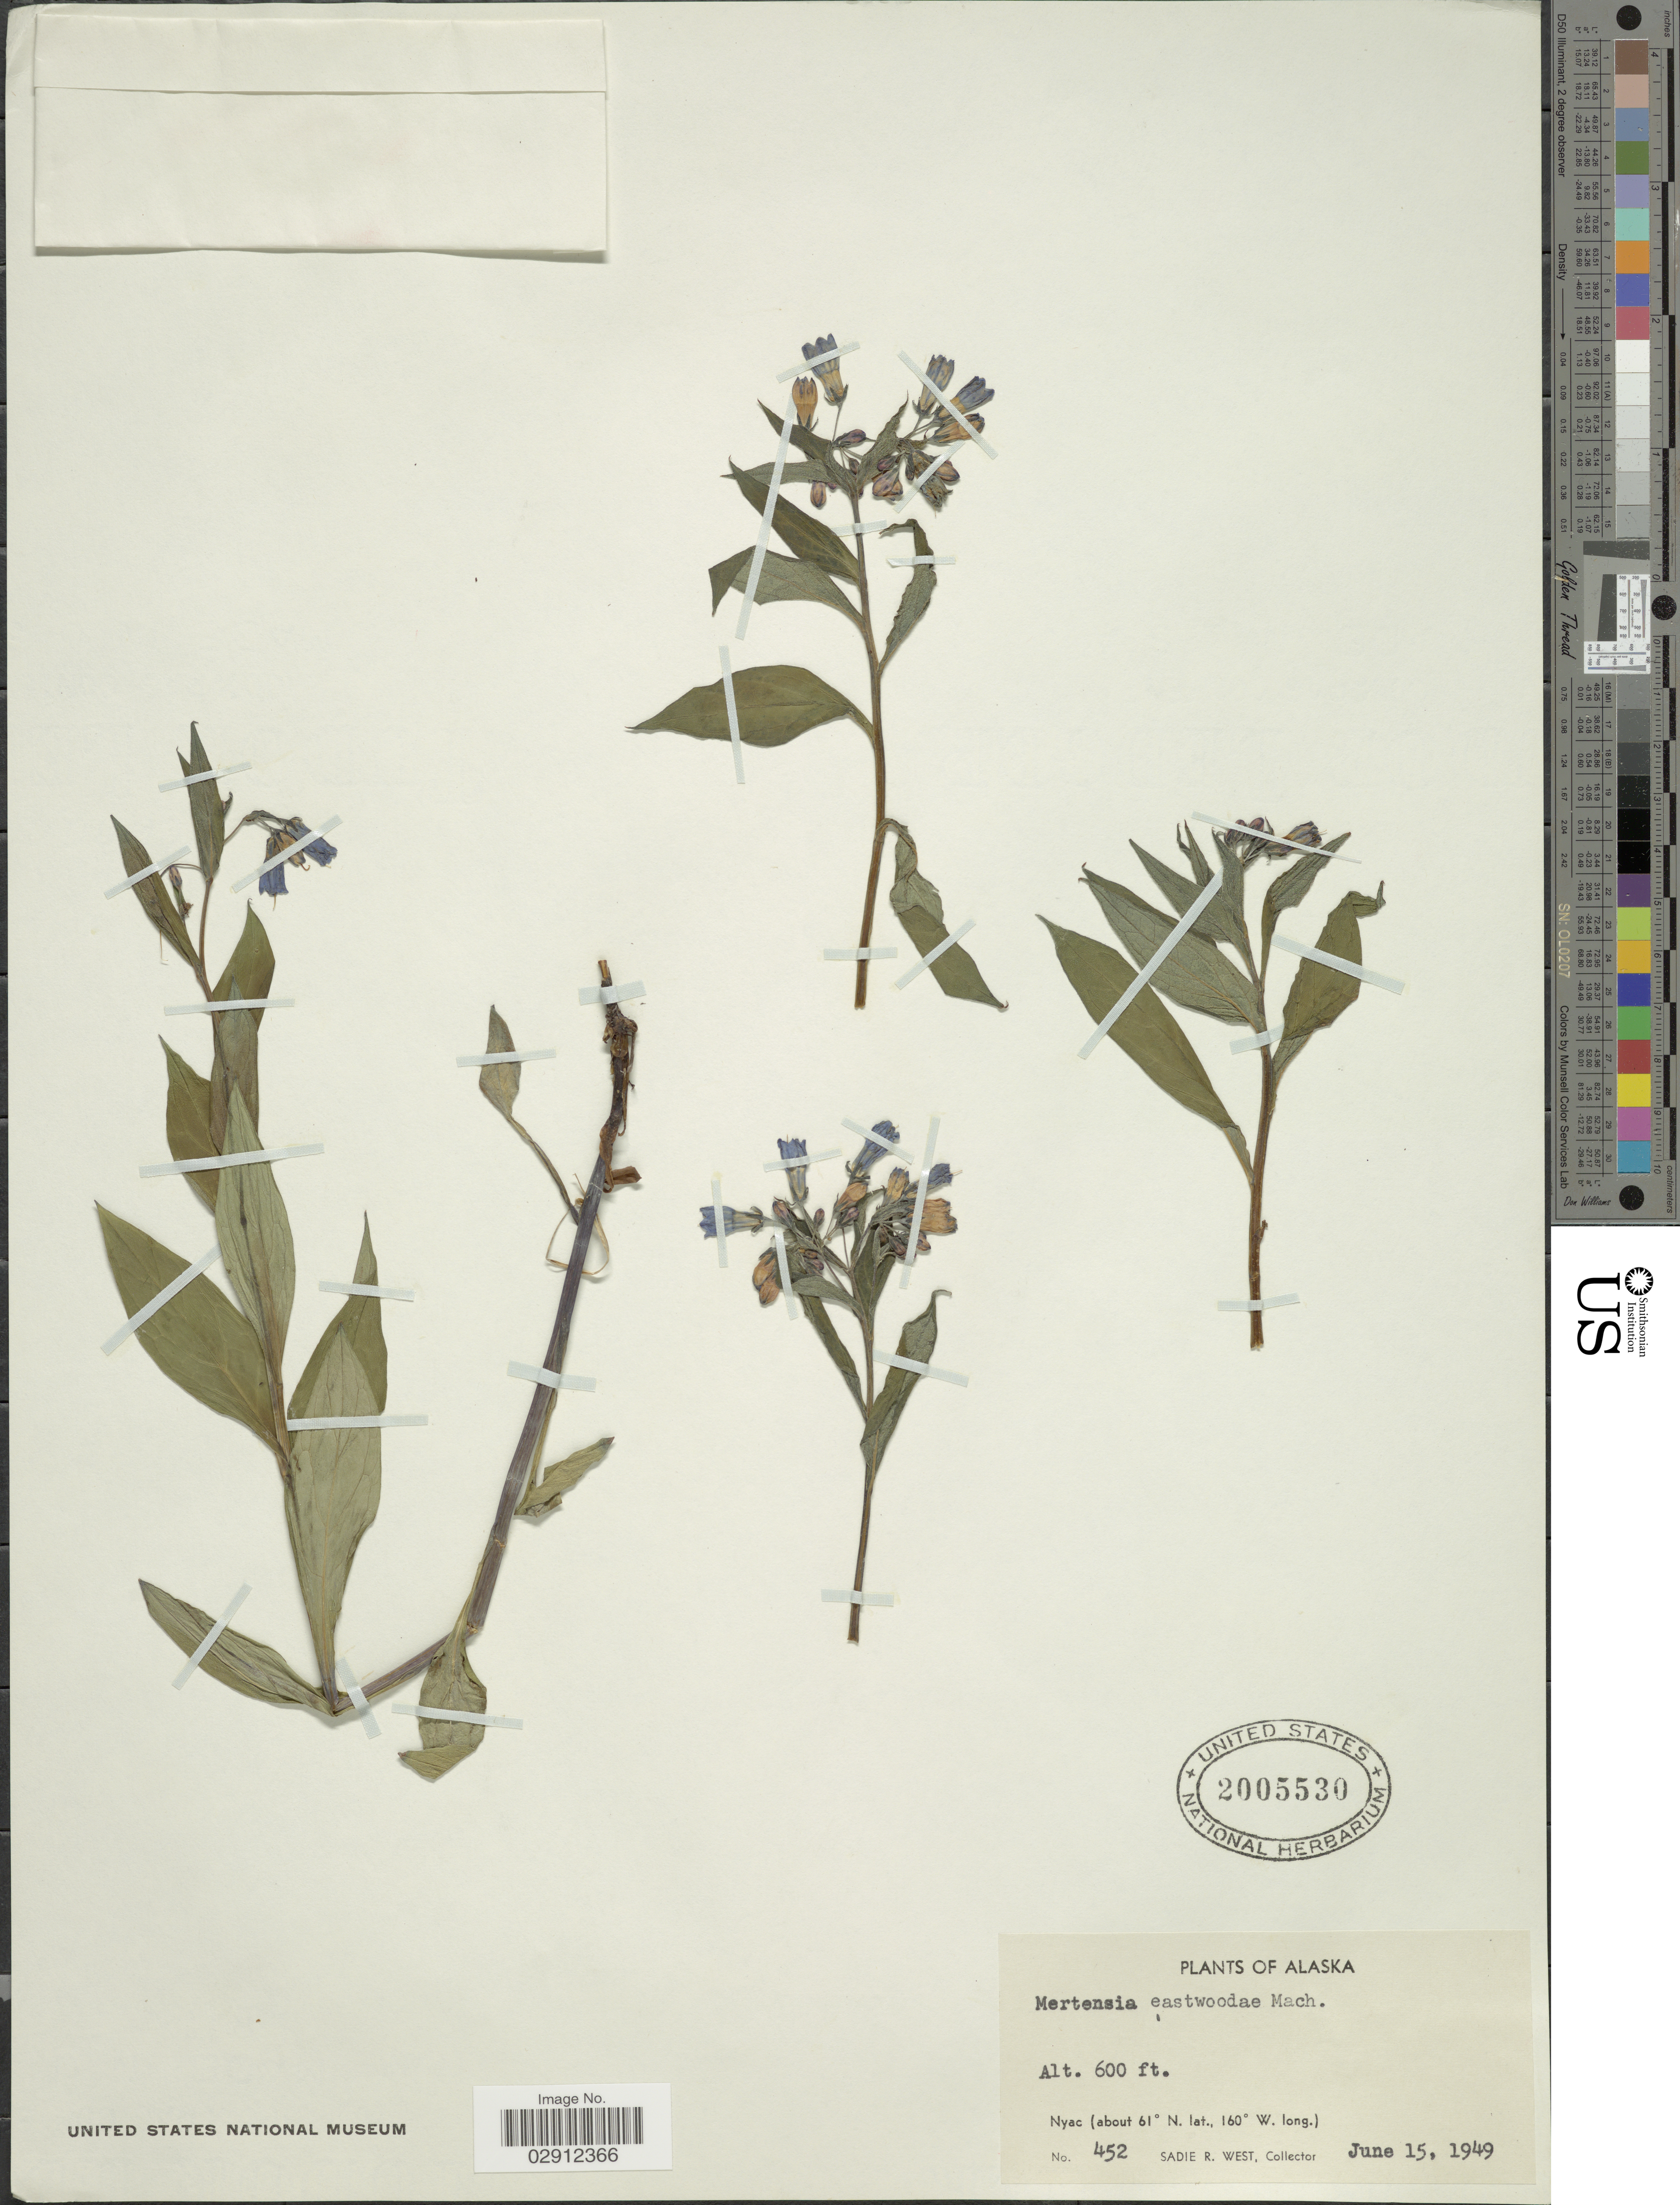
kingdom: Plantae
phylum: Tracheophyta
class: Magnoliopsida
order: Boraginales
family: Boraginaceae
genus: Mertensia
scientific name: Mertensia eastwoodiae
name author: J.F. Macbr.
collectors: S. R. West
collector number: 452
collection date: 1949-06-15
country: United States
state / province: Alaska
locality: Nyac.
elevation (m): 183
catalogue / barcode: US 2005530